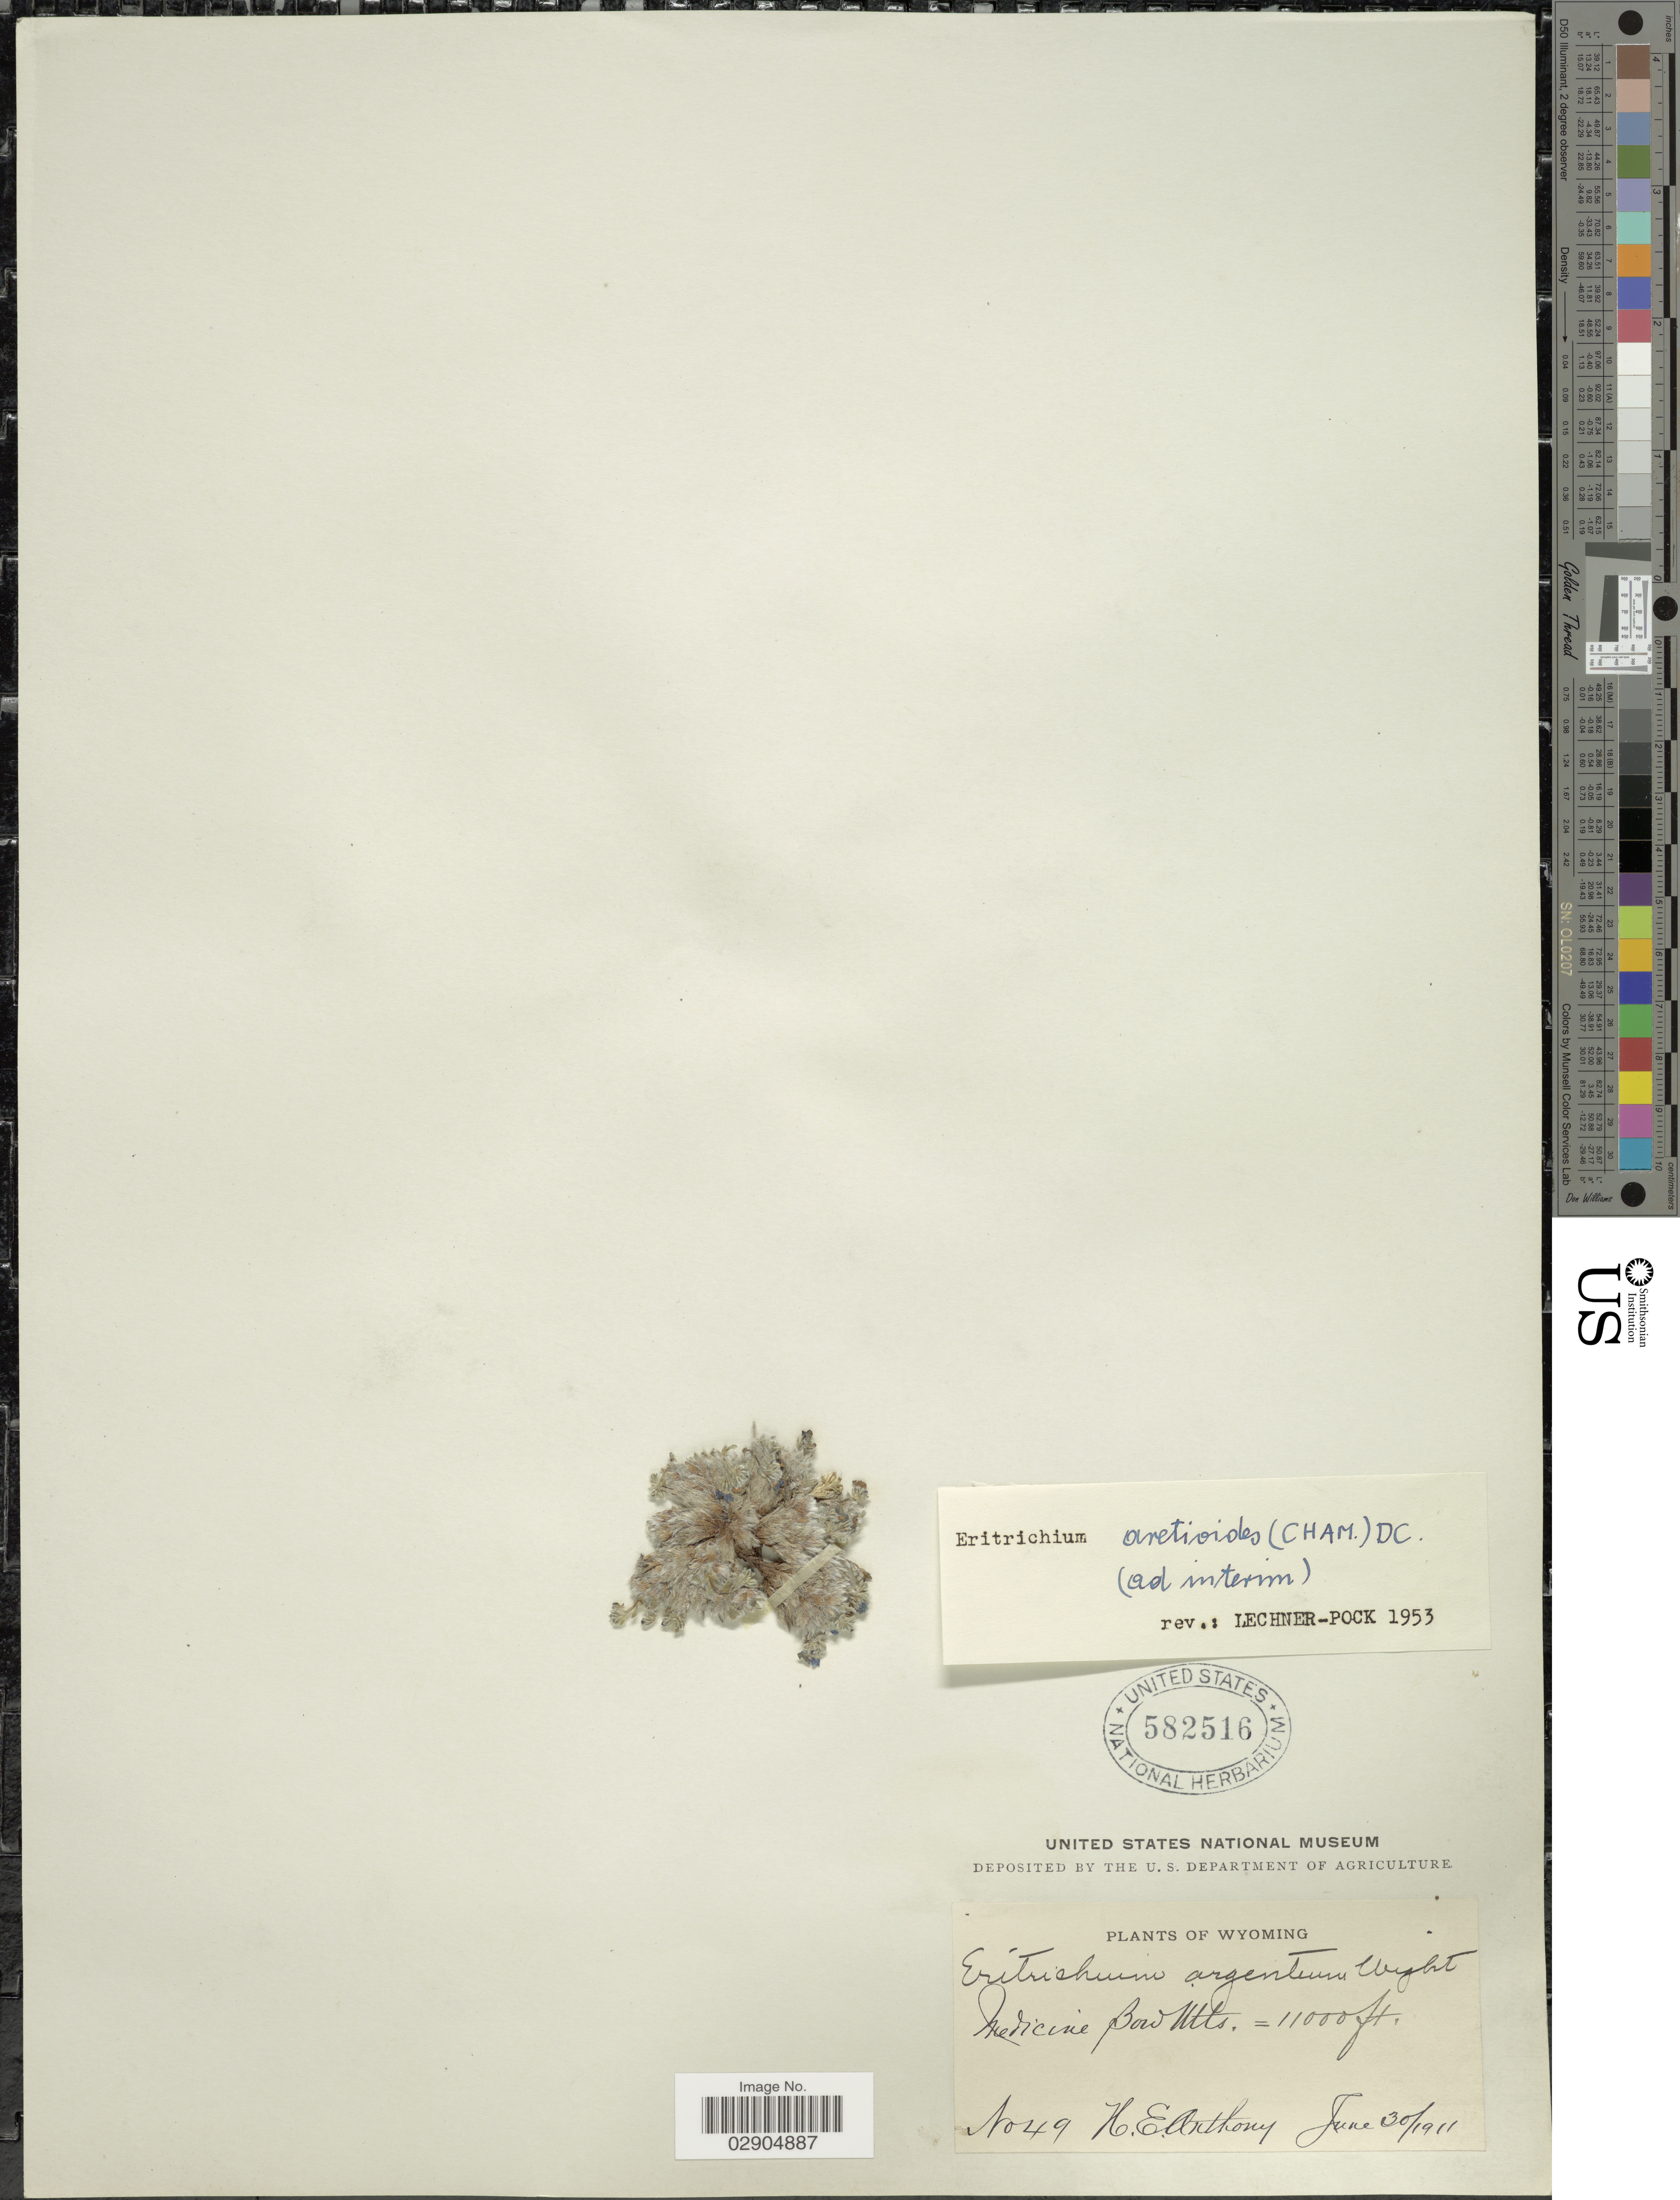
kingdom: Plantae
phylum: Tracheophyta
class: Magnoliopsida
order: Boraginales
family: Boraginaceae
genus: Eritrichium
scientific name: Eritrichium aretioides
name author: (Cham.) DC.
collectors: H. E. Anthony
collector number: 49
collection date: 1911-06-30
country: United States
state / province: Wyoming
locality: Medicine Bord Mtts.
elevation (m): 3353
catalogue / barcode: US 582516